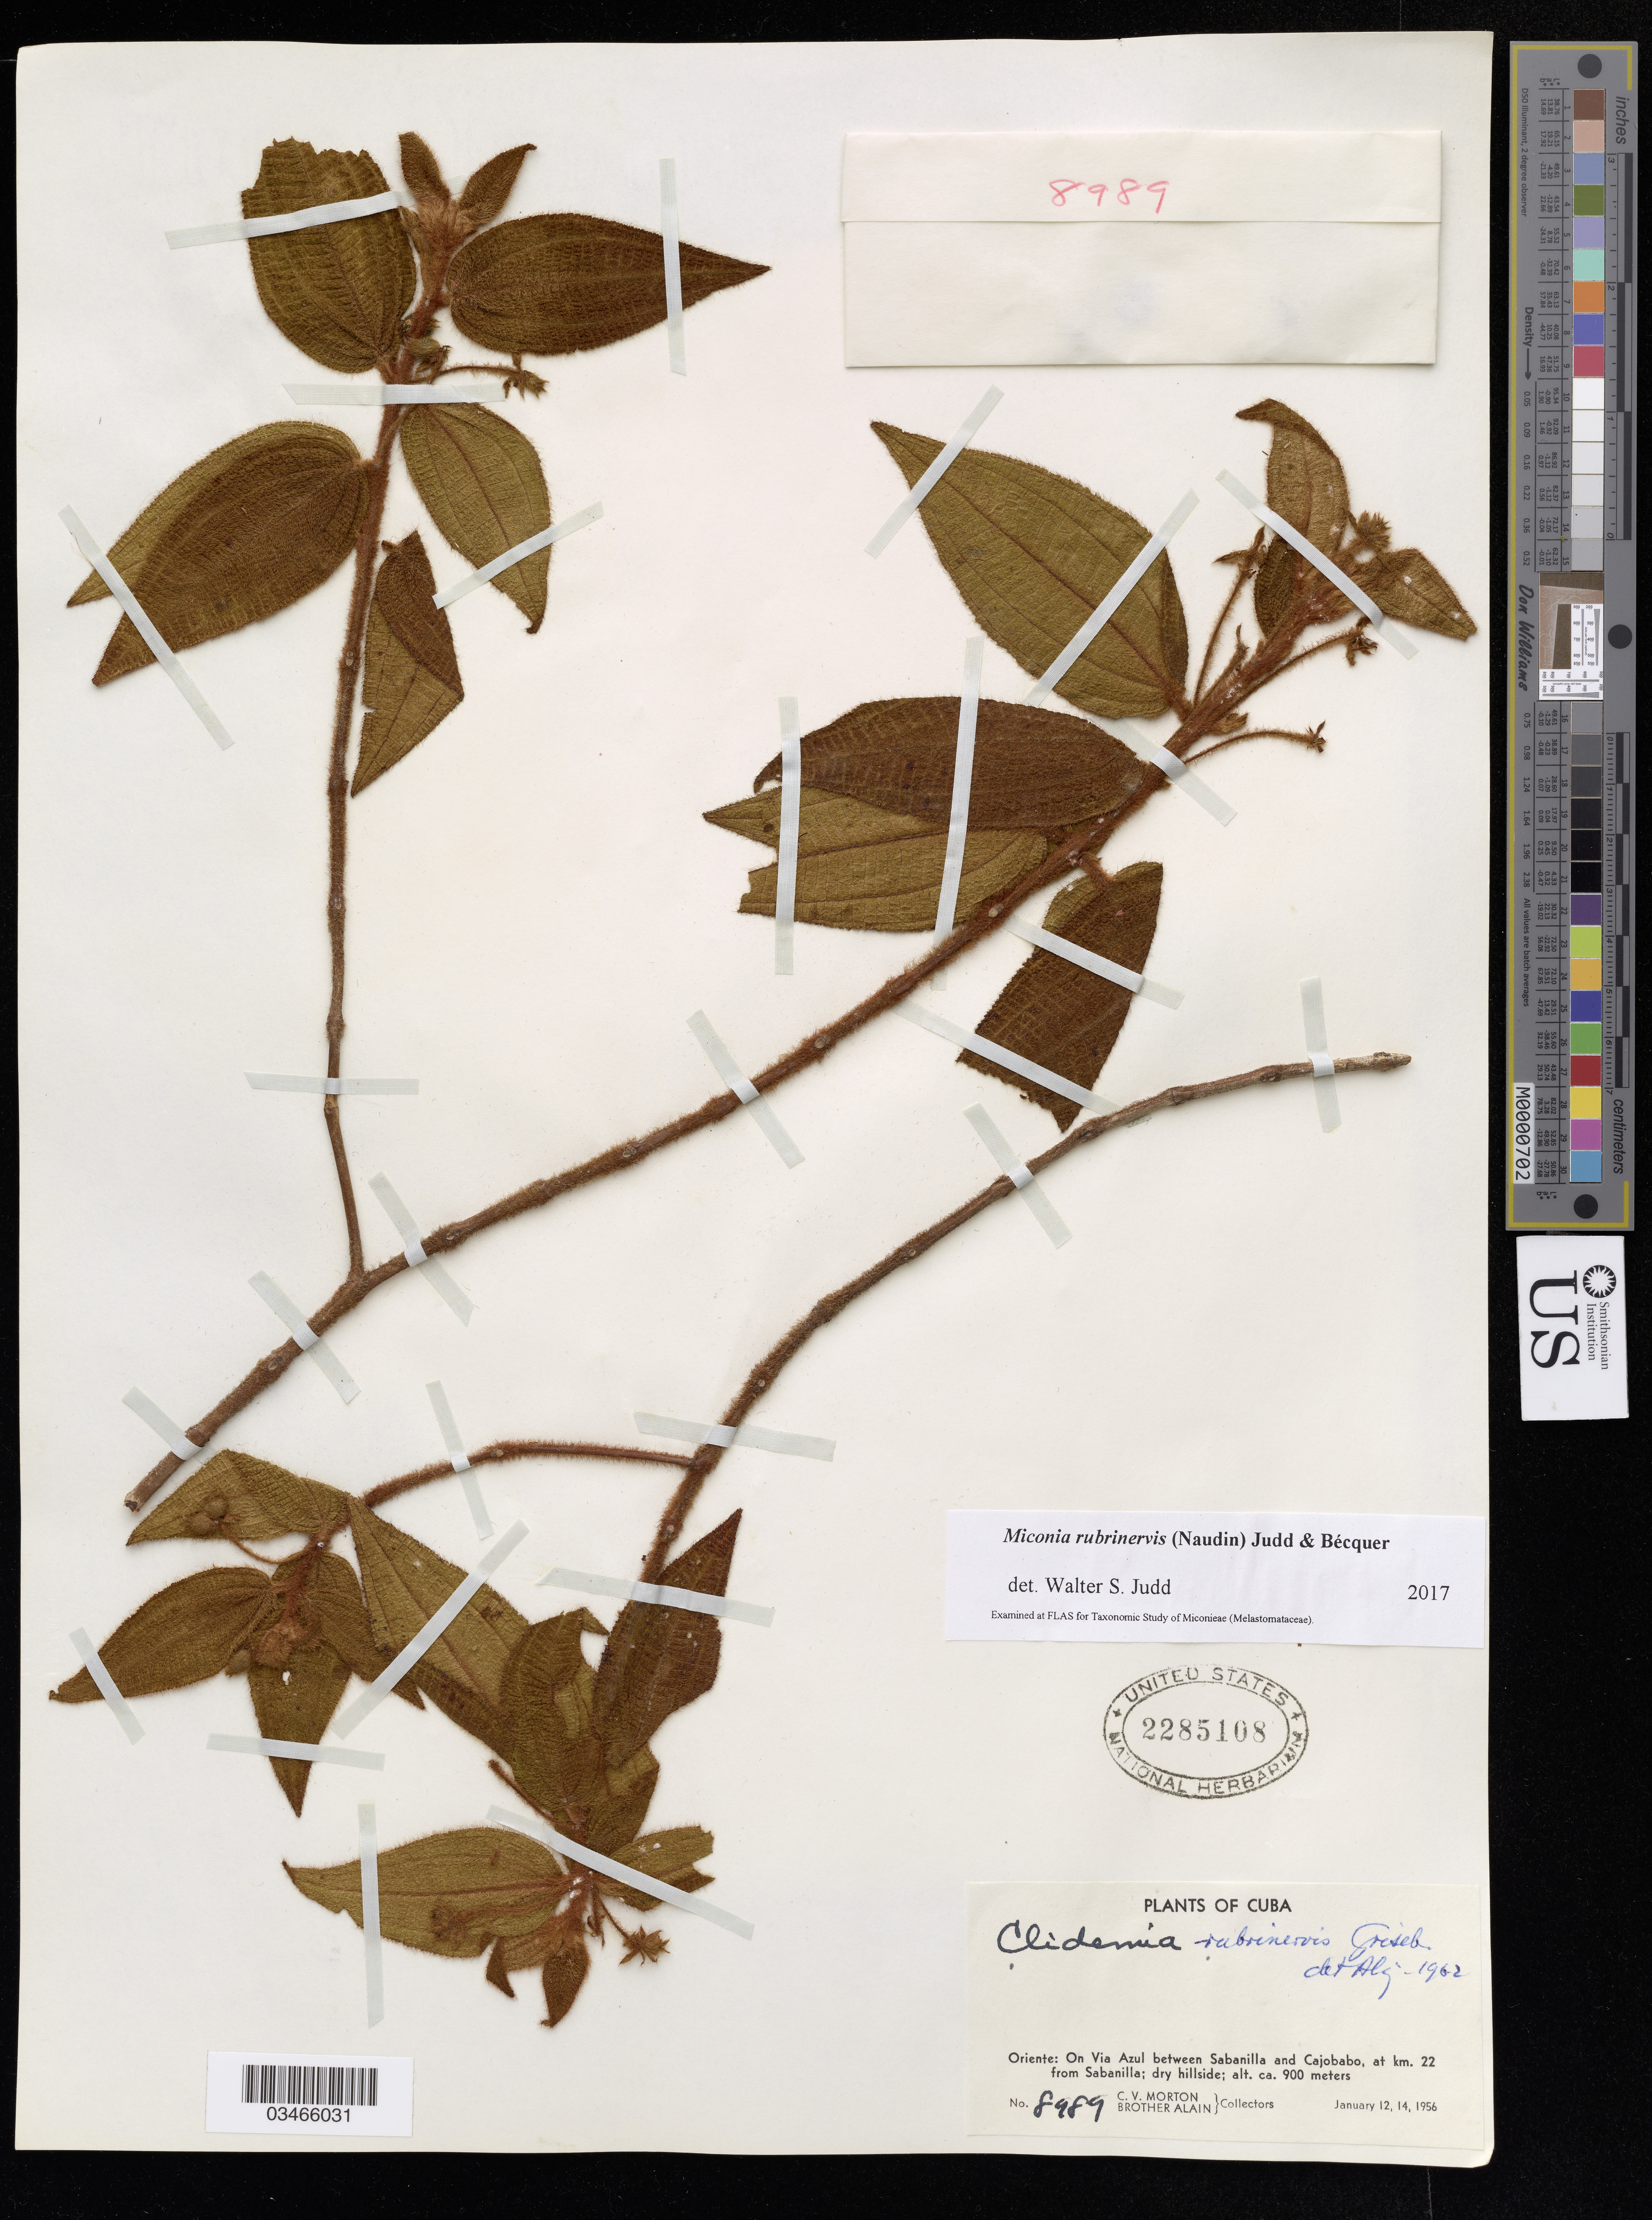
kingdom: Plantae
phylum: Tracheophyta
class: Magnoliopsida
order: Myrtales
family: Melastomataceae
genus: Miconia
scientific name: Miconia rubrinervis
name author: (Naudin) Judd & Bécquer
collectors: C. V. Morton & Alain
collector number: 8989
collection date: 1956-01-12/1956-01-14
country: Cuba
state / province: Oriente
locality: On Via Azul between Sabanilla and Cajobabo, at km 22 from Sabanilla.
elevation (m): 900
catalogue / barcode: US 2285108